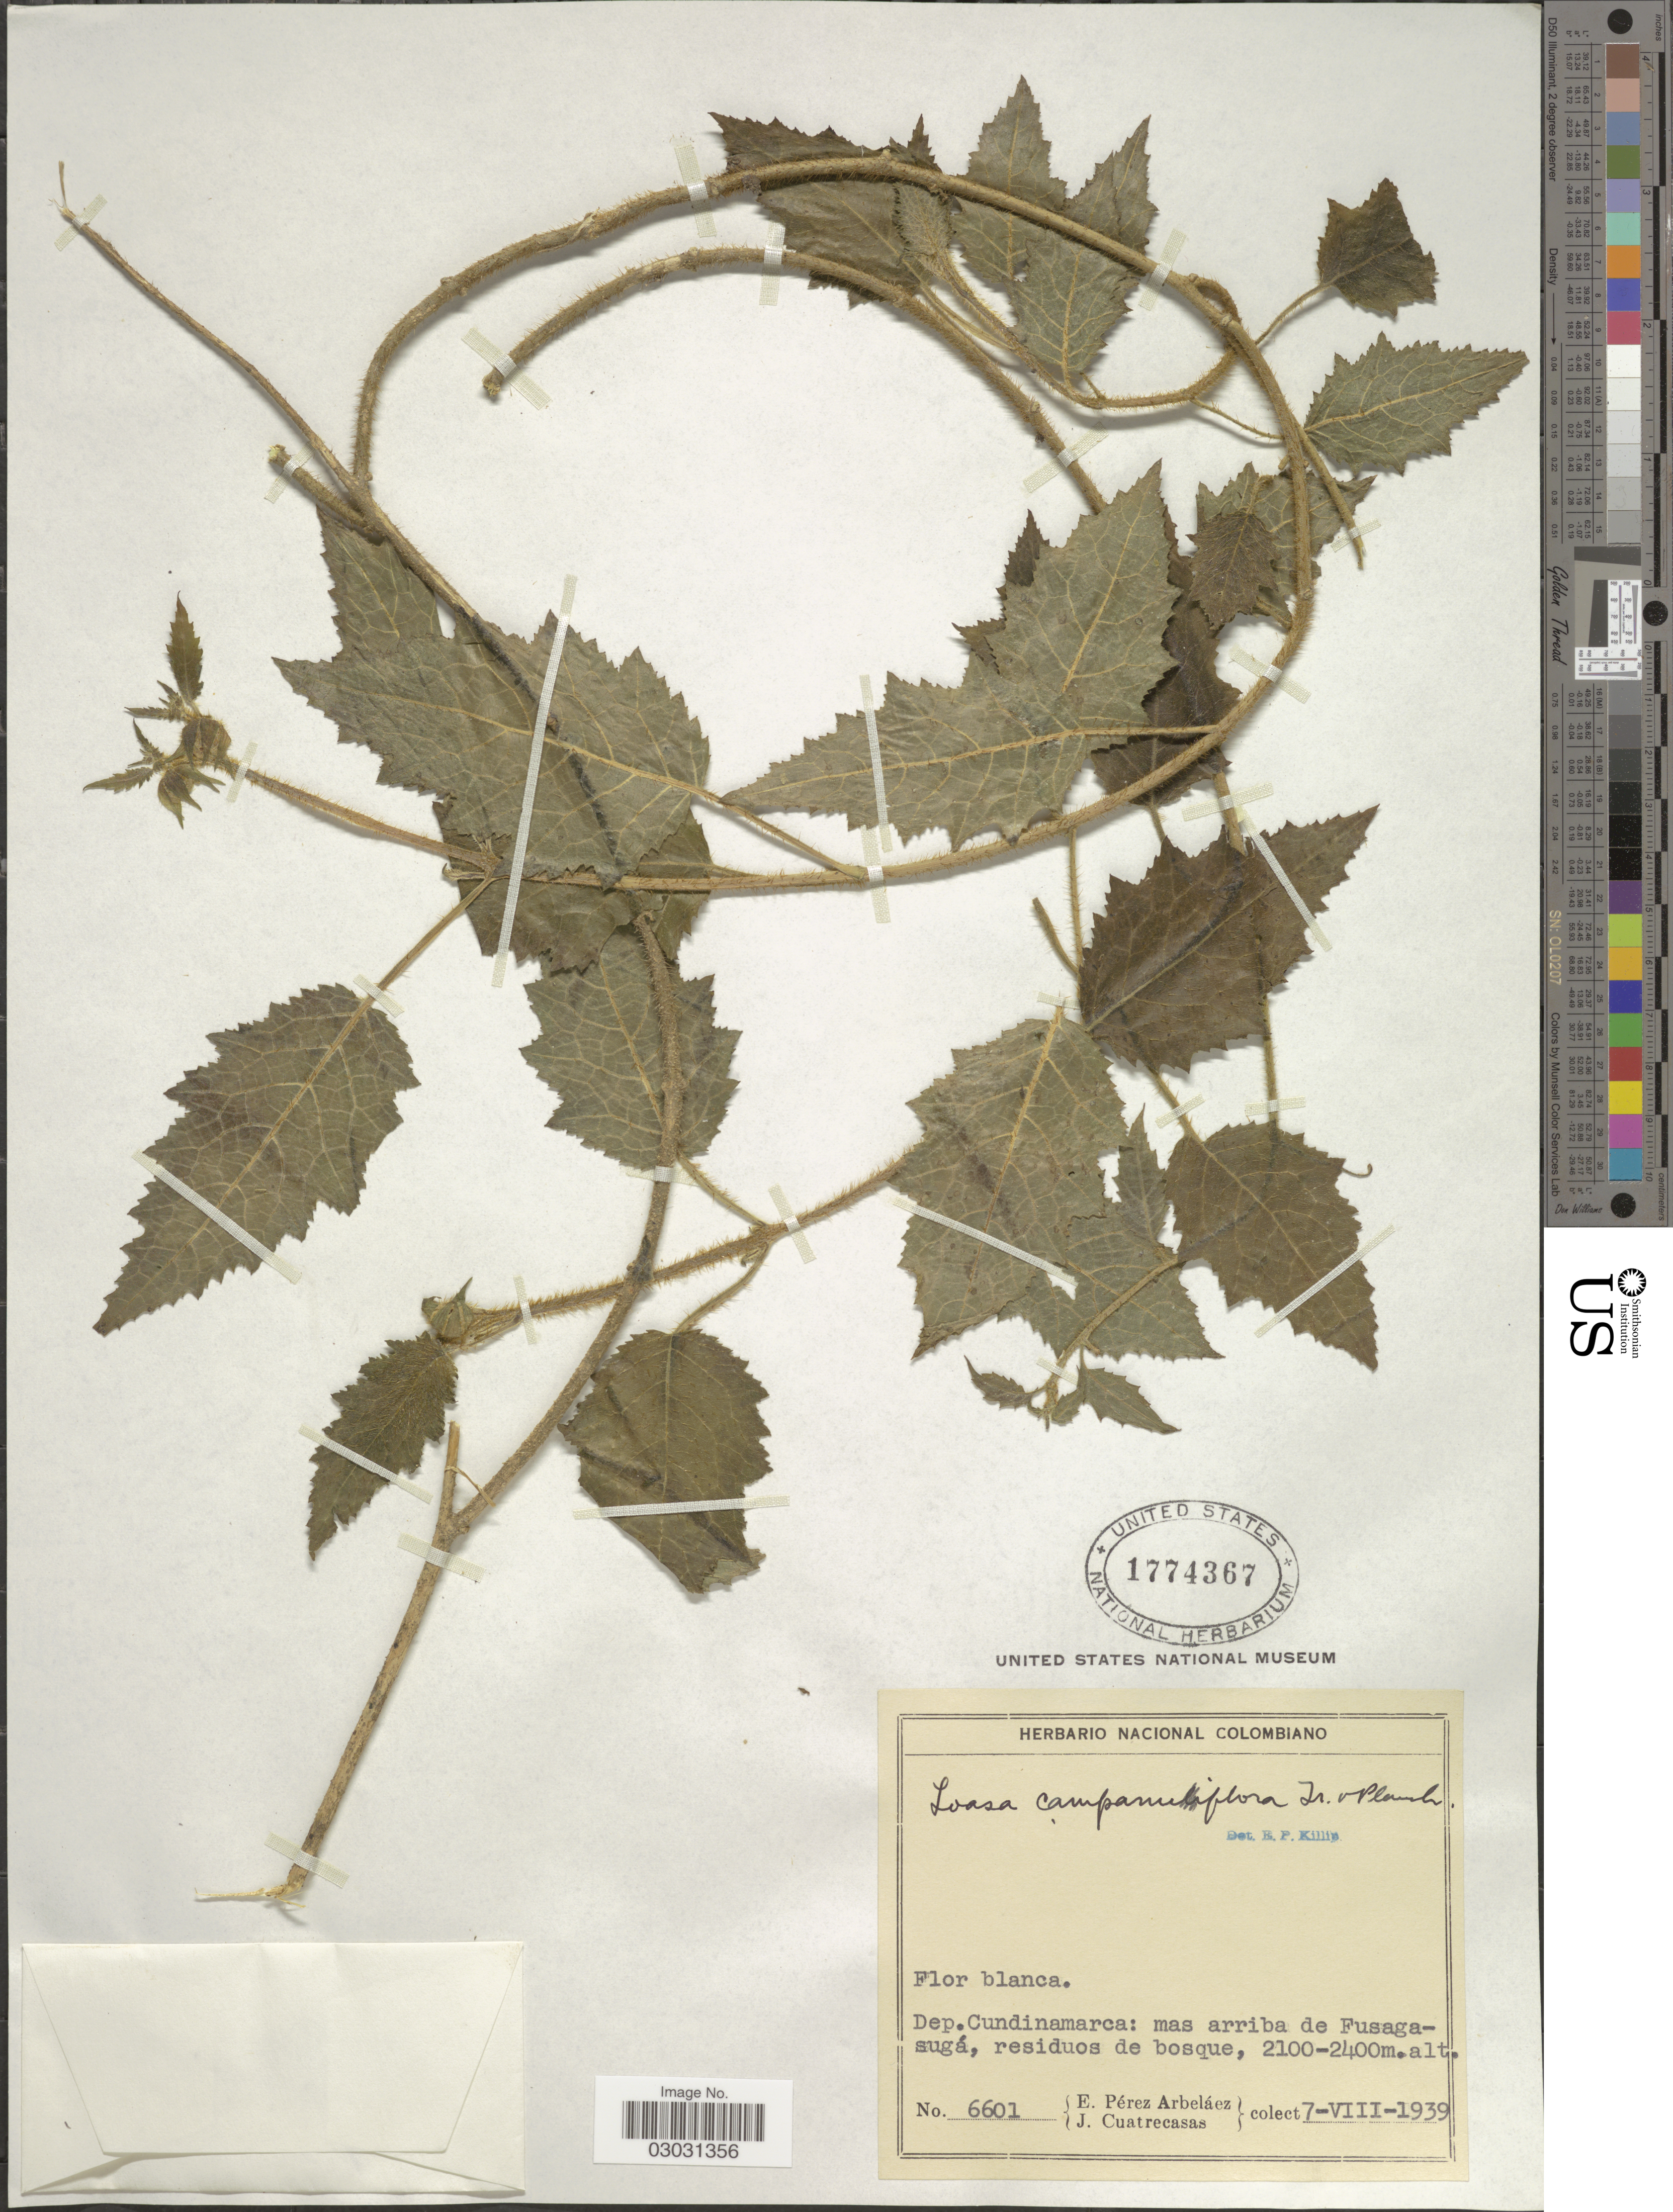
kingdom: Plantae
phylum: Tracheophyta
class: Magnoliopsida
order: Cornales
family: Loasaceae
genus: Nasa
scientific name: Nasa campaniflora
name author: (Triana & Planch. ex Urb. & Gilg) Weigend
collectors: E. Pérez Arbeláez & J. Cuatrecasas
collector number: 6601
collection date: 1939-08-07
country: Colombia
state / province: Cundinamarca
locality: Dep. Cundinamarca: mas arriba de Fusagasugá.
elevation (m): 2100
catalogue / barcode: US 1774367